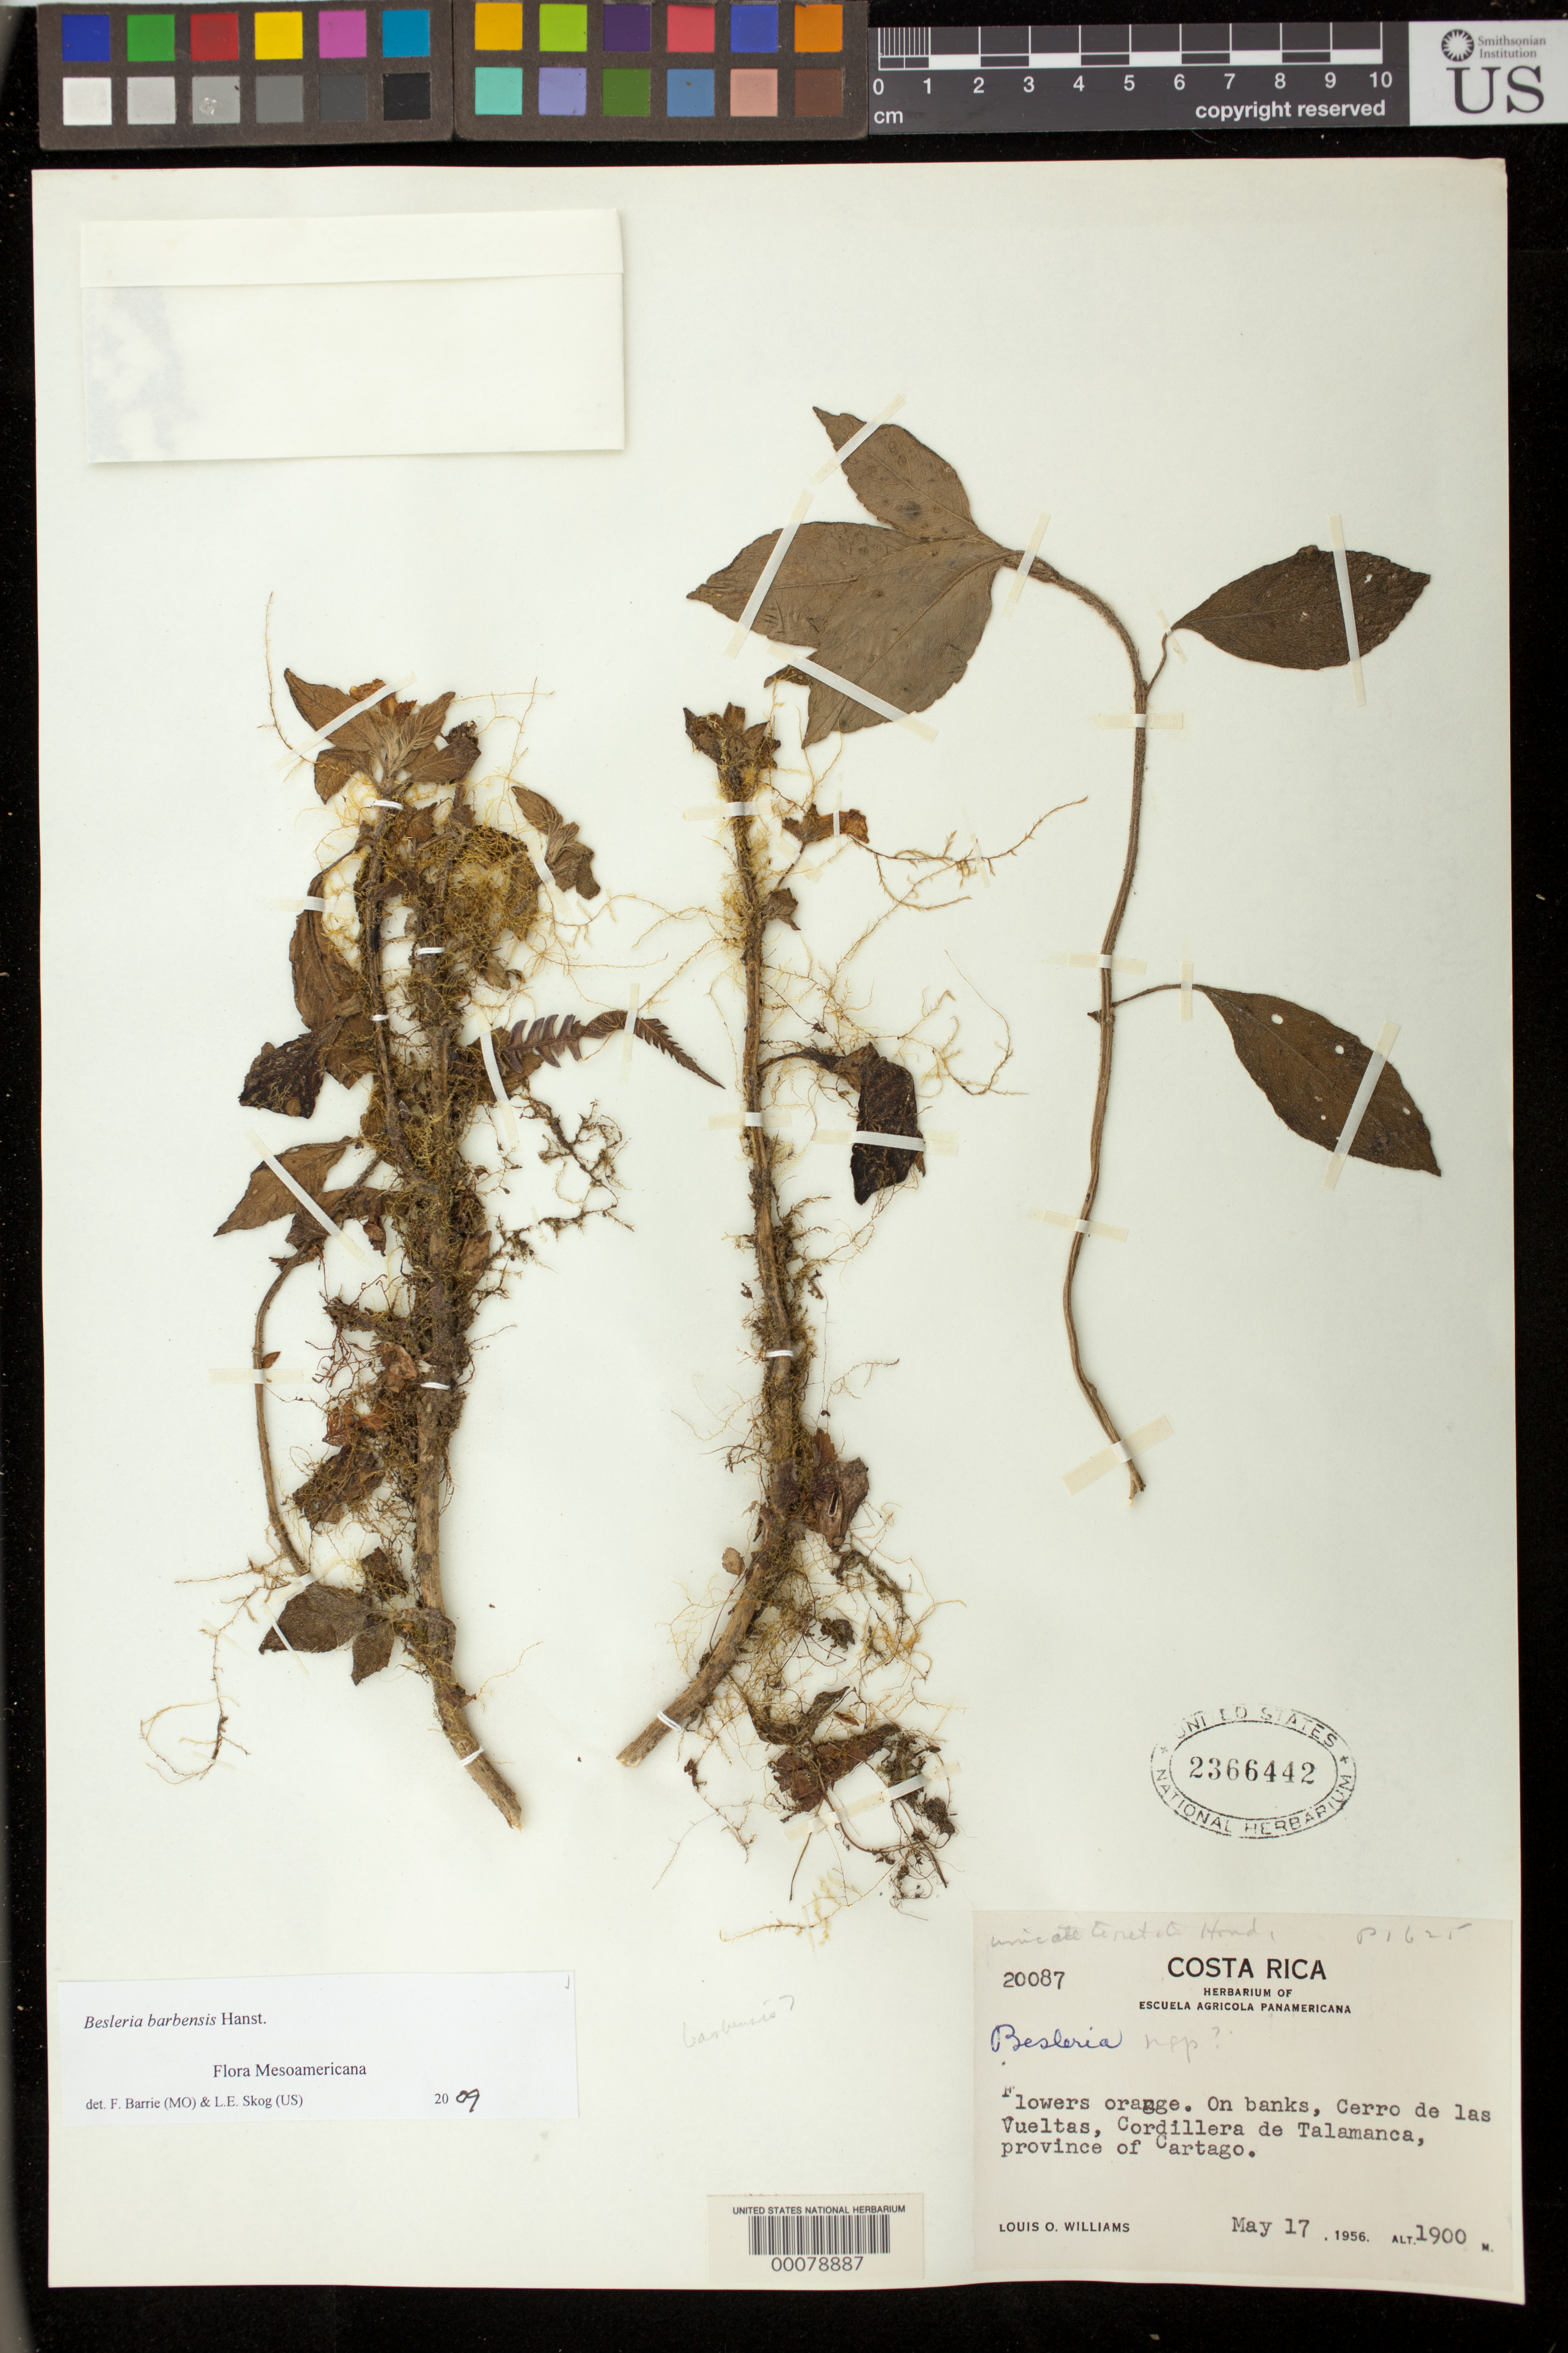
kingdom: Plantae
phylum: Tracheophyta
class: Magnoliopsida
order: Lamiales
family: Gesneriaceae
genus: Besleria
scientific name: Besleria barbensis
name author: Hanst.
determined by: Barrie, F. R.; Skog, Laurence E.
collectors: L. O. Williams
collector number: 20087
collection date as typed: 17 May 1956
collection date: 1956-05-17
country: Costa Rica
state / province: Cartago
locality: Cerro de las Vueltas, Cordillera de Talamanca, province of Cartago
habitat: On banks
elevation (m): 1900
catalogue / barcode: US 2366442